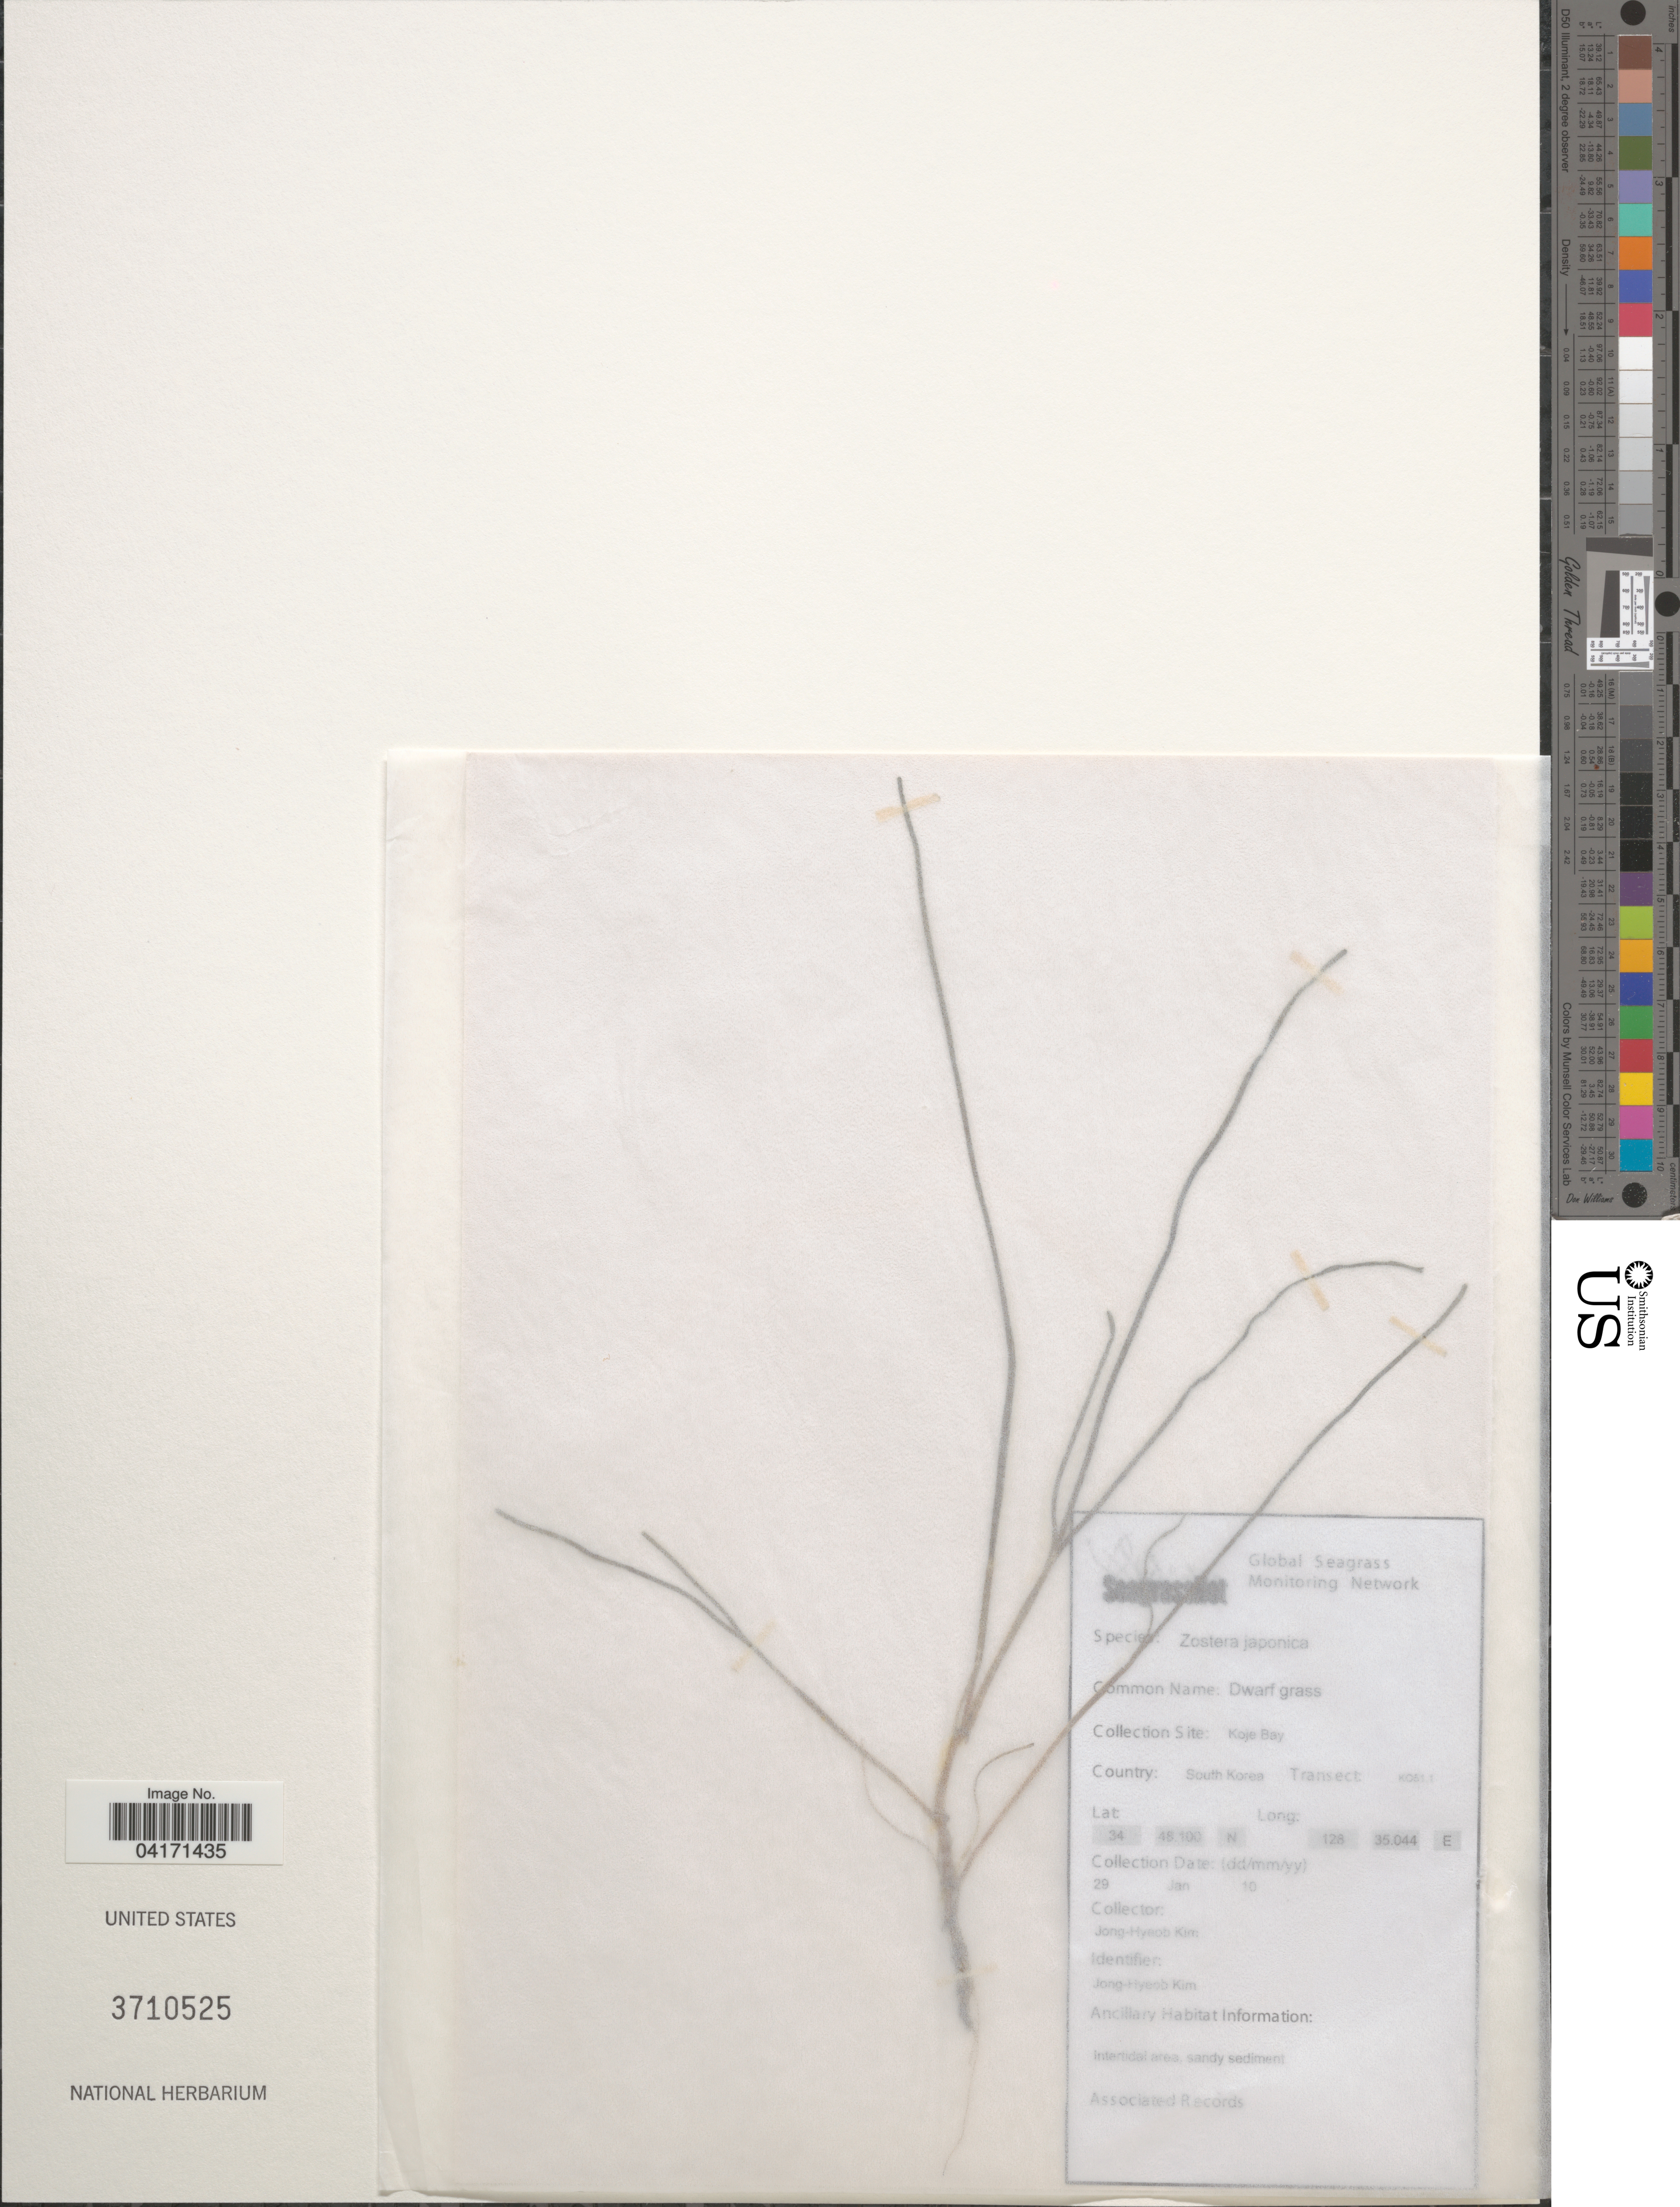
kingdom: Plantae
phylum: Tracheophyta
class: Liliopsida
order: Alismatales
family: Zosteraceae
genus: Zostera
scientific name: Zostera japonica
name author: Asch. & Graebn.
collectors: J. Kim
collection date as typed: Transcribed d/m/y: 29/1/10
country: South Korea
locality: Koje Bay. Transect: KO51.1.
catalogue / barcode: US 3710525